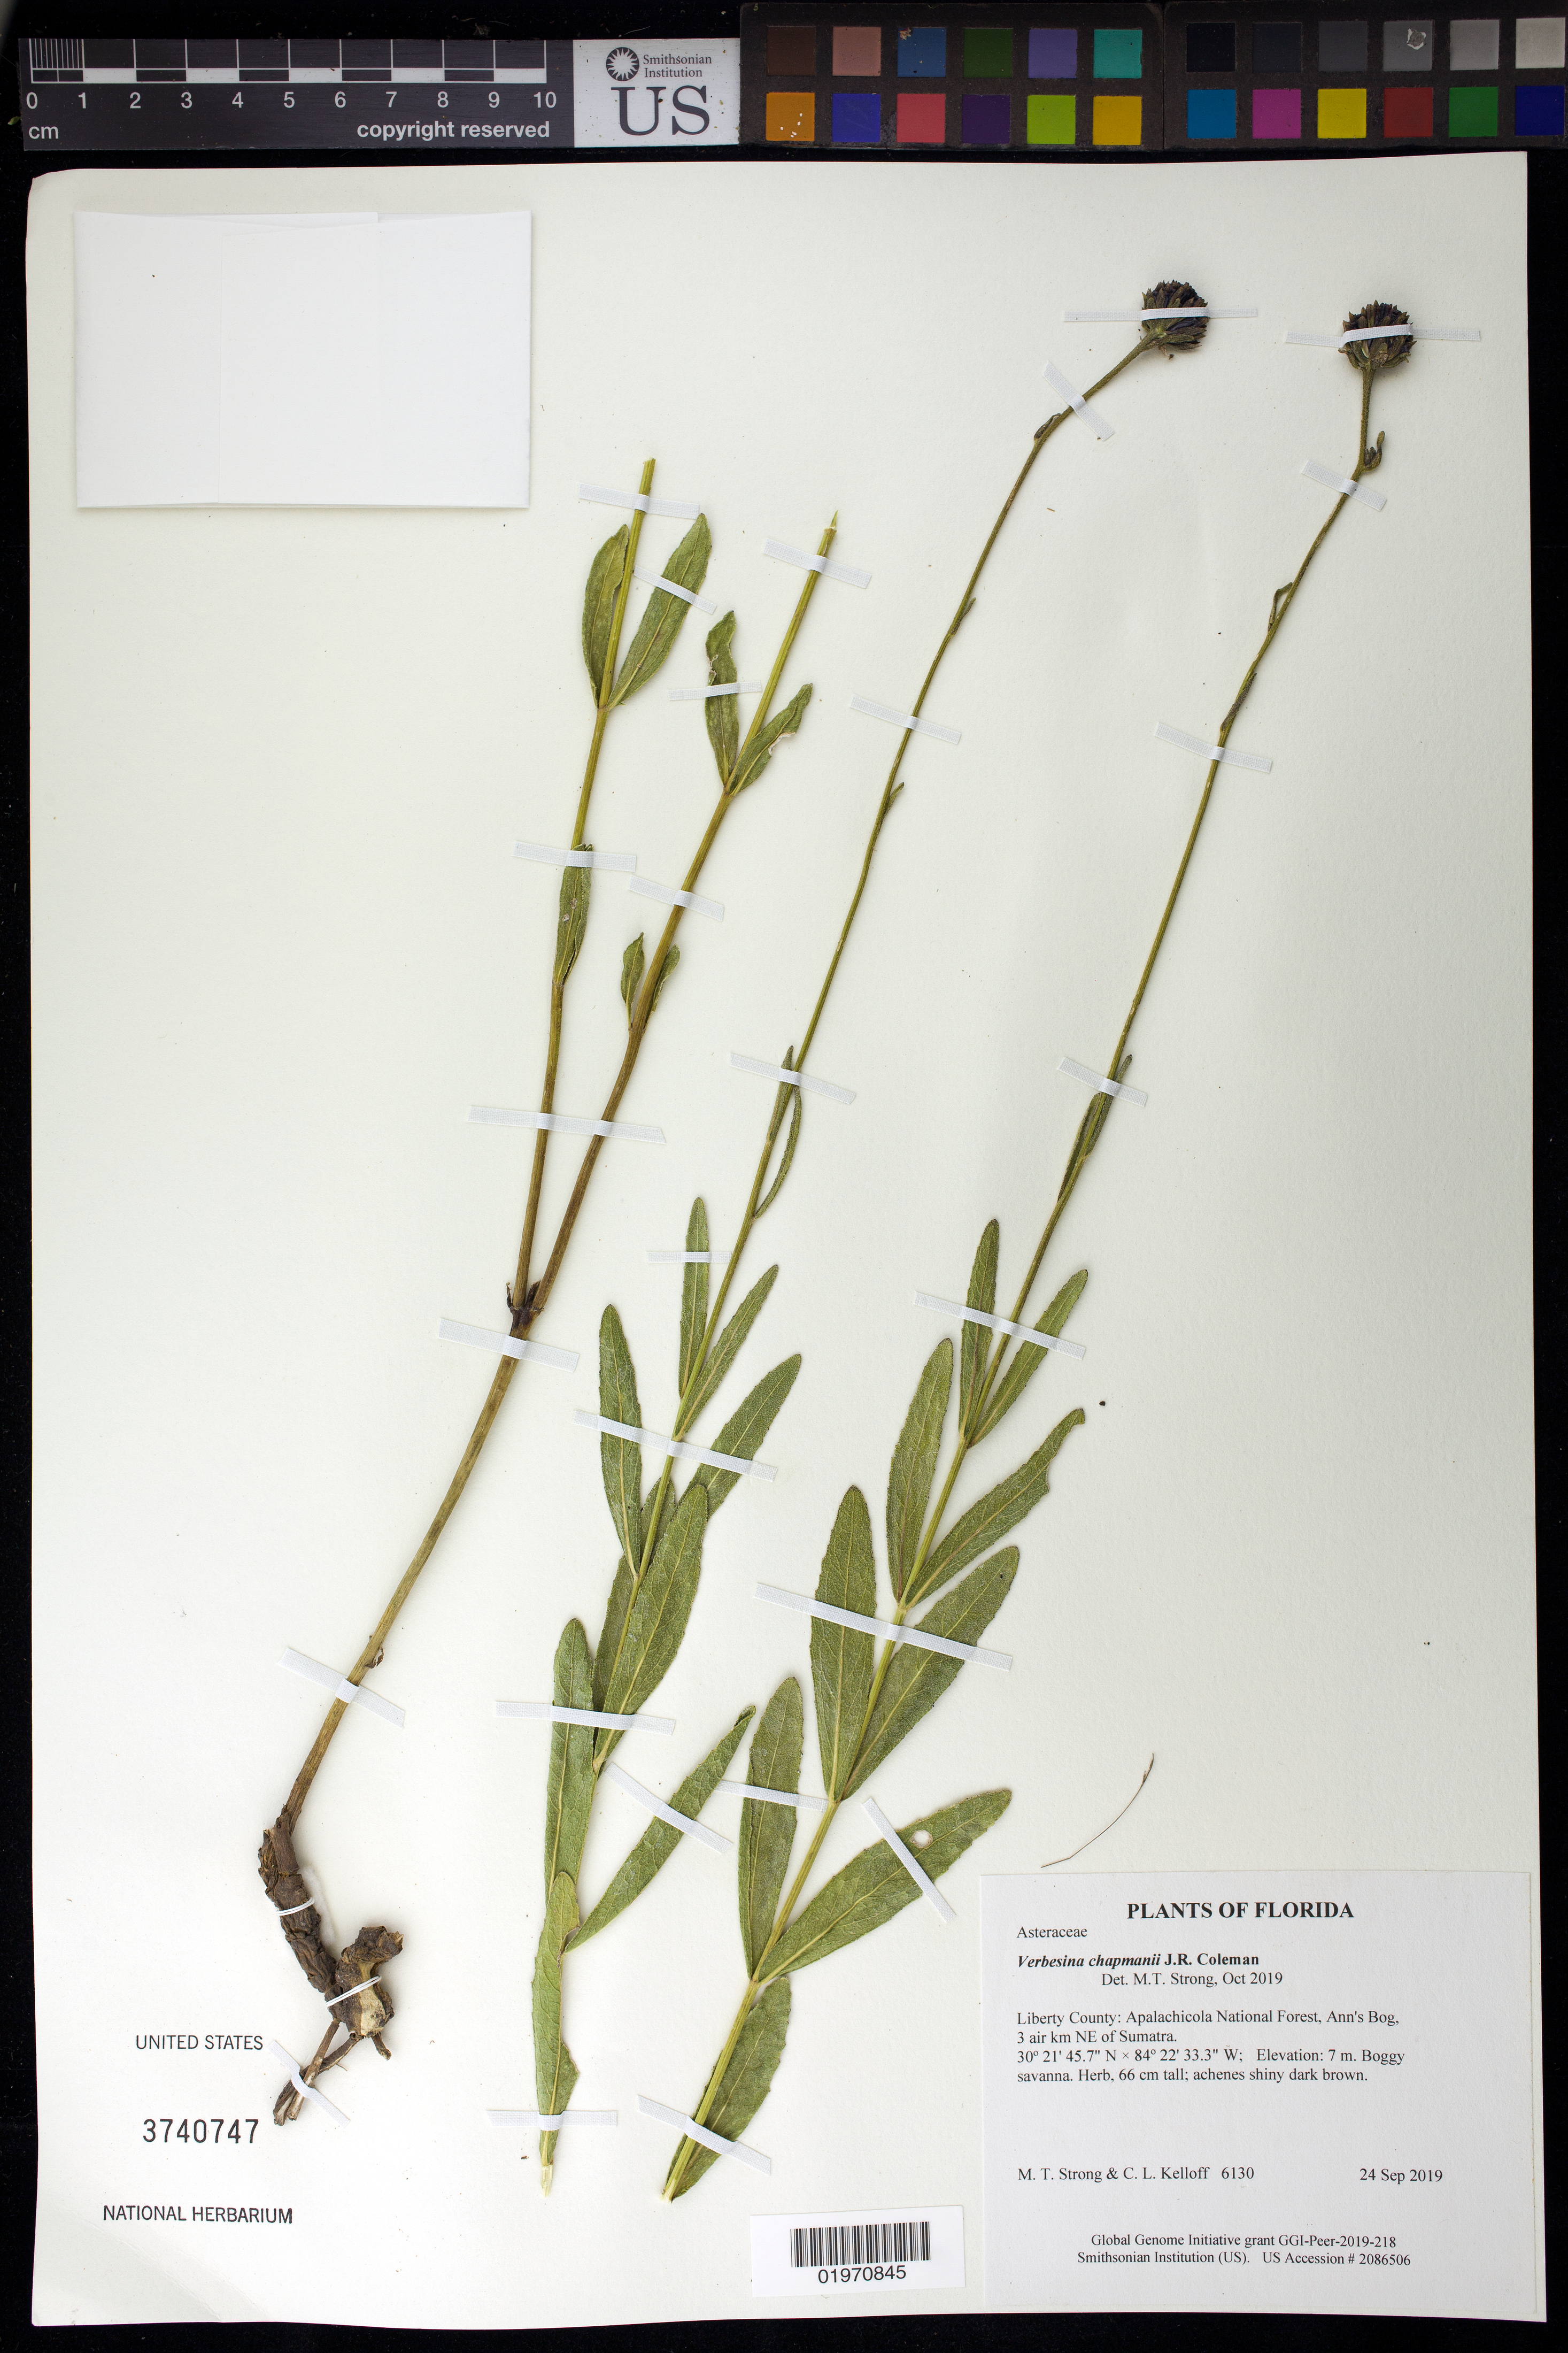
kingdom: Plantae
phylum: Tracheophyta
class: Magnoliopsida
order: Asterales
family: Asteraceae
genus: Verbesina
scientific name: Verbesina chapmanii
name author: J.R. Coleman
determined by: Strong, Mark T., (BOT), Smithsonian Institution - National Museum of Natural History (UNITED STATES)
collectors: M. T. Strong & C. L. Kelloff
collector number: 6130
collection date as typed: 24 Sep 2019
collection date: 2019-09-24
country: United States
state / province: Florida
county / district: Liberty County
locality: Apalachicola National Forest, Ann's Bog, 3 air km NE of Sumatra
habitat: Boggy savanna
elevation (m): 7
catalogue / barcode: US 3740747